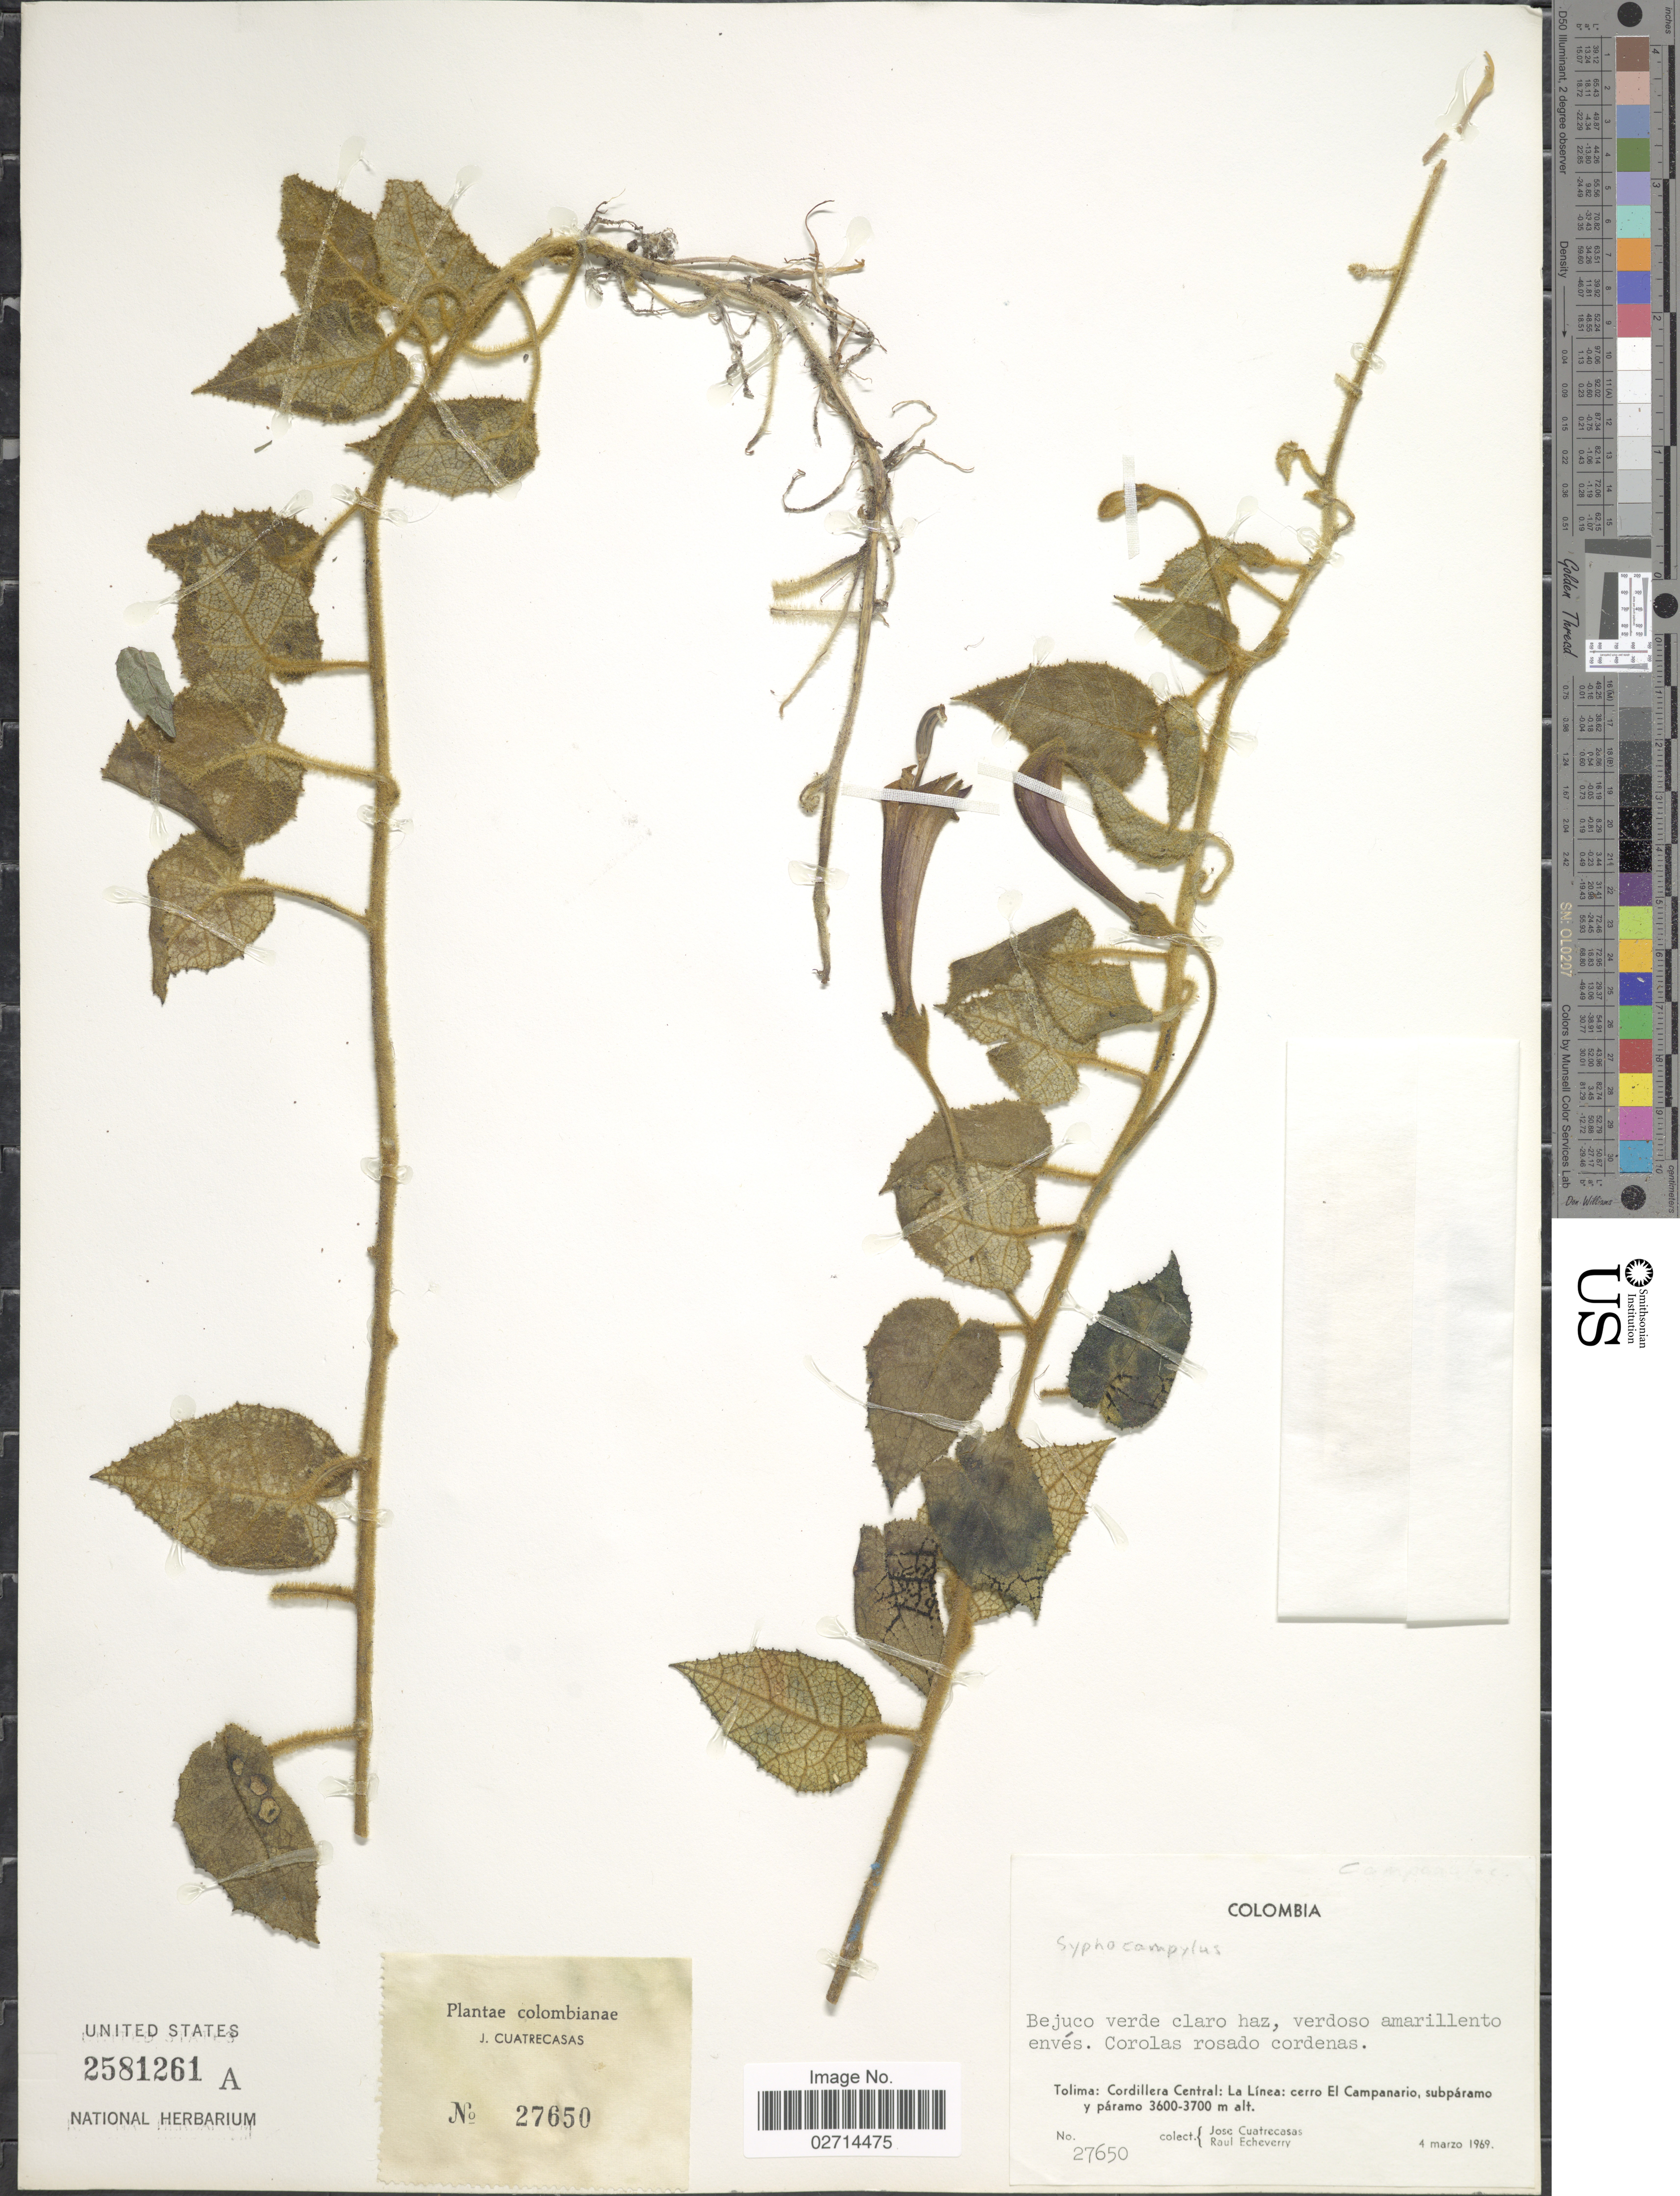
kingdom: Plantae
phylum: Tracheophyta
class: Magnoliopsida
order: Asterales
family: Campanulaceae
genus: Siphocampylus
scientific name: Siphocampylus sp.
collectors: J. Cuatrecasas & R. Echeverry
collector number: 27650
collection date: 1969-03-04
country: Colombia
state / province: Tolima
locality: Cordillera Central: cerro El Campanario, subparamo y paramo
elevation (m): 3600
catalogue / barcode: US 2581261A